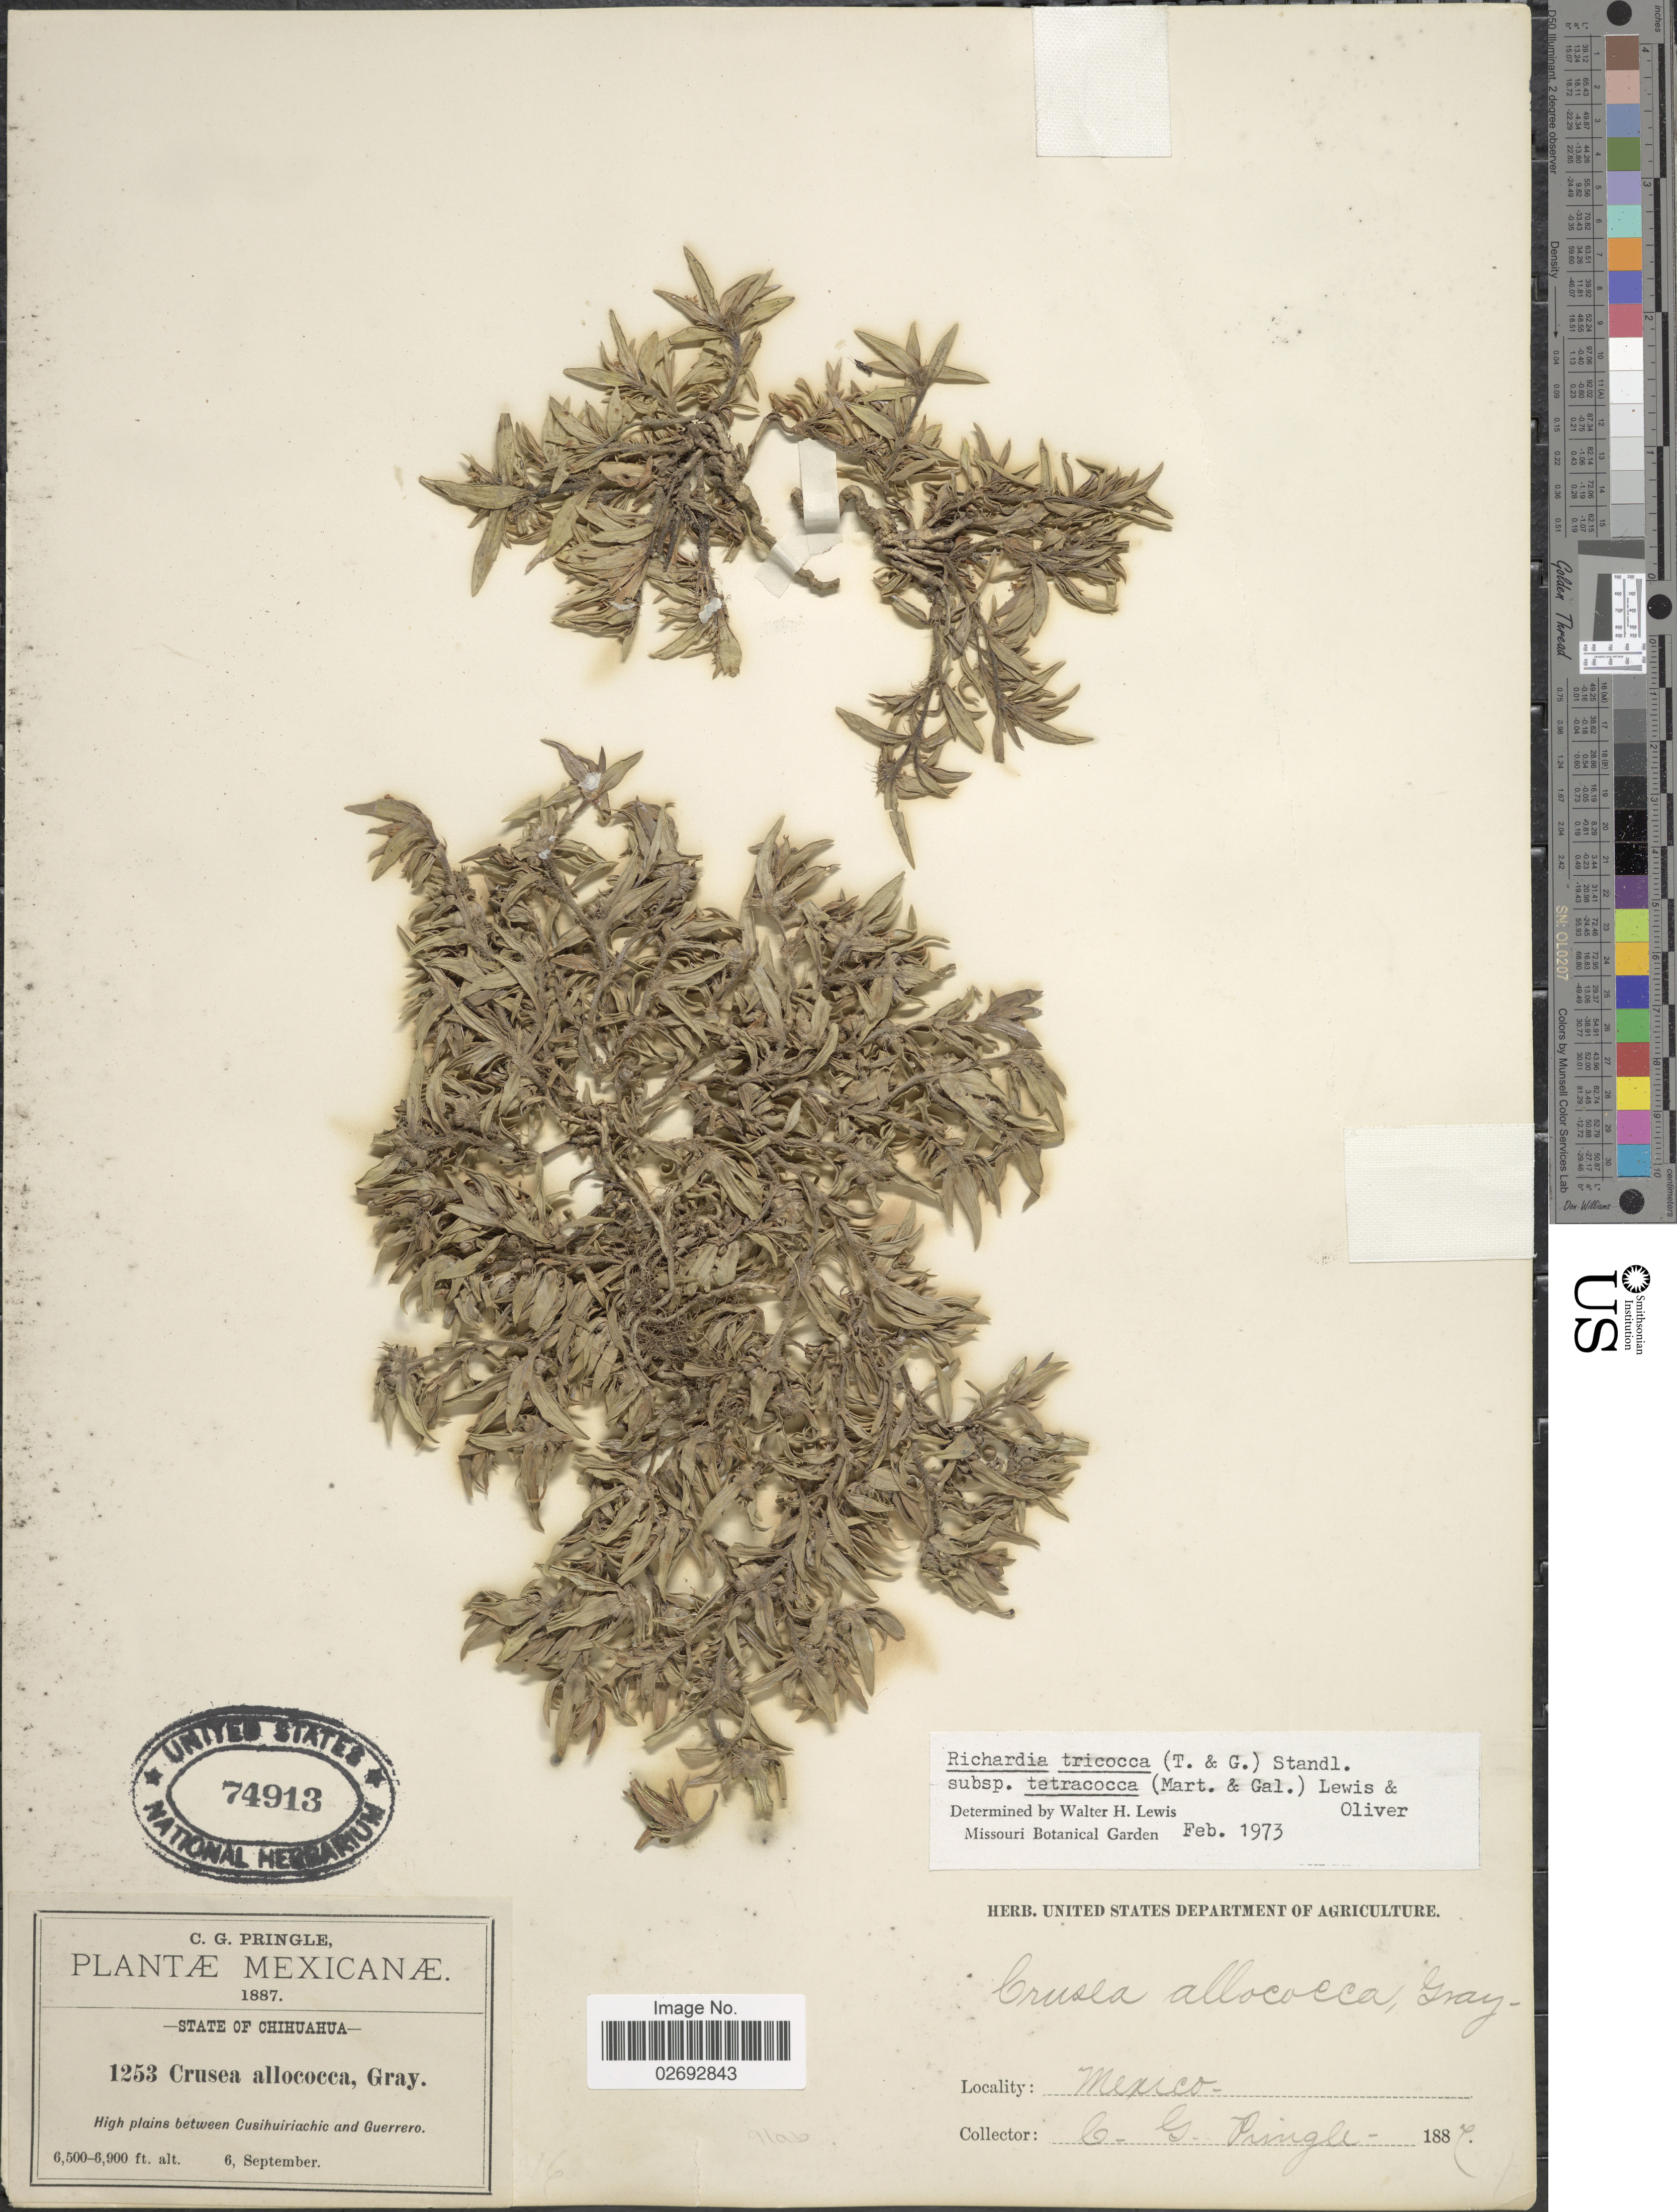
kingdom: Plantae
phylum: Tracheophyta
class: Magnoliopsida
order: Gentianales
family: Rubiaceae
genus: Richardia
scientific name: Richardia tricocca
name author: (Torr.) Standl.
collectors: C. G. Pringle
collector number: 1253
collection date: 1887-09-06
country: Mexico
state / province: Chihuahua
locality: Between Cusihuiriachic and Guerrero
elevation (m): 1981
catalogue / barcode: US 74913